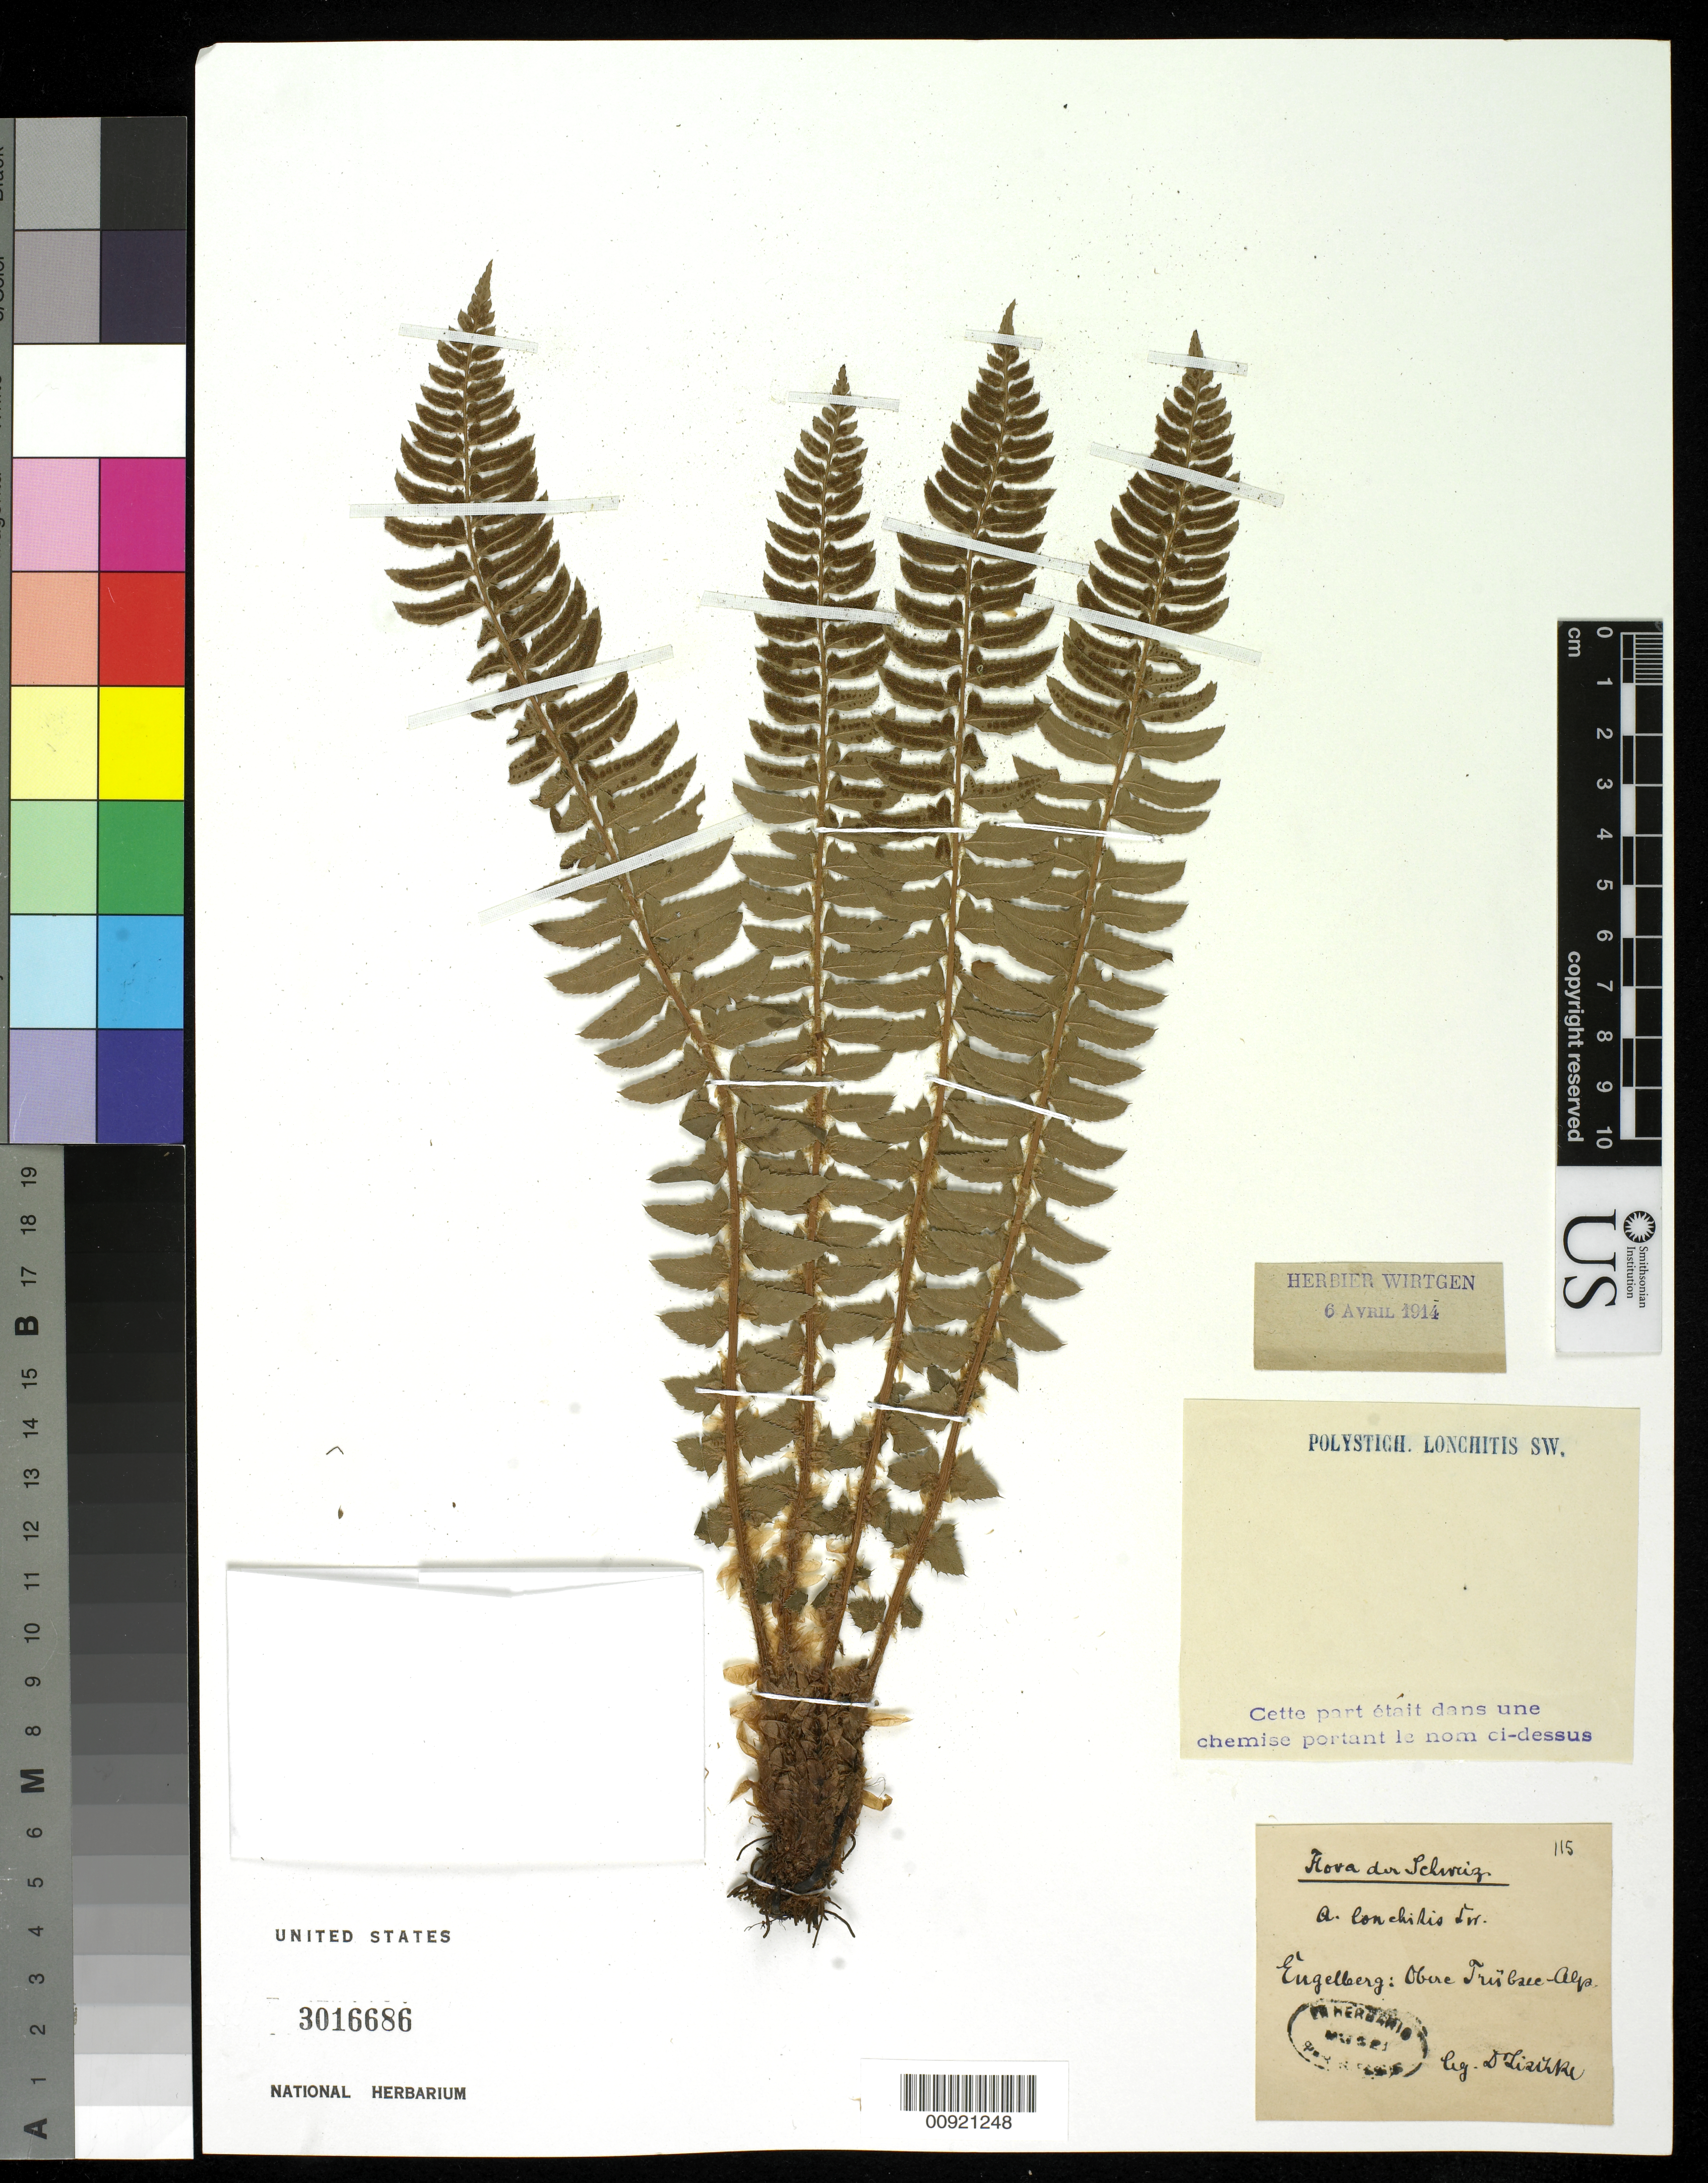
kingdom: Plantae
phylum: Tracheophyta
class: Polypodiopsida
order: Polypodiales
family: Dryopteridaceae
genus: Polystichum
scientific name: Polystichum lonchitis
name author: (Roth) L.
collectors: Wirtgen, --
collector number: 115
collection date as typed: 06 Apr 1914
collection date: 1914-04-06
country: Switzerland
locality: Engelberg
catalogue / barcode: US 3016686